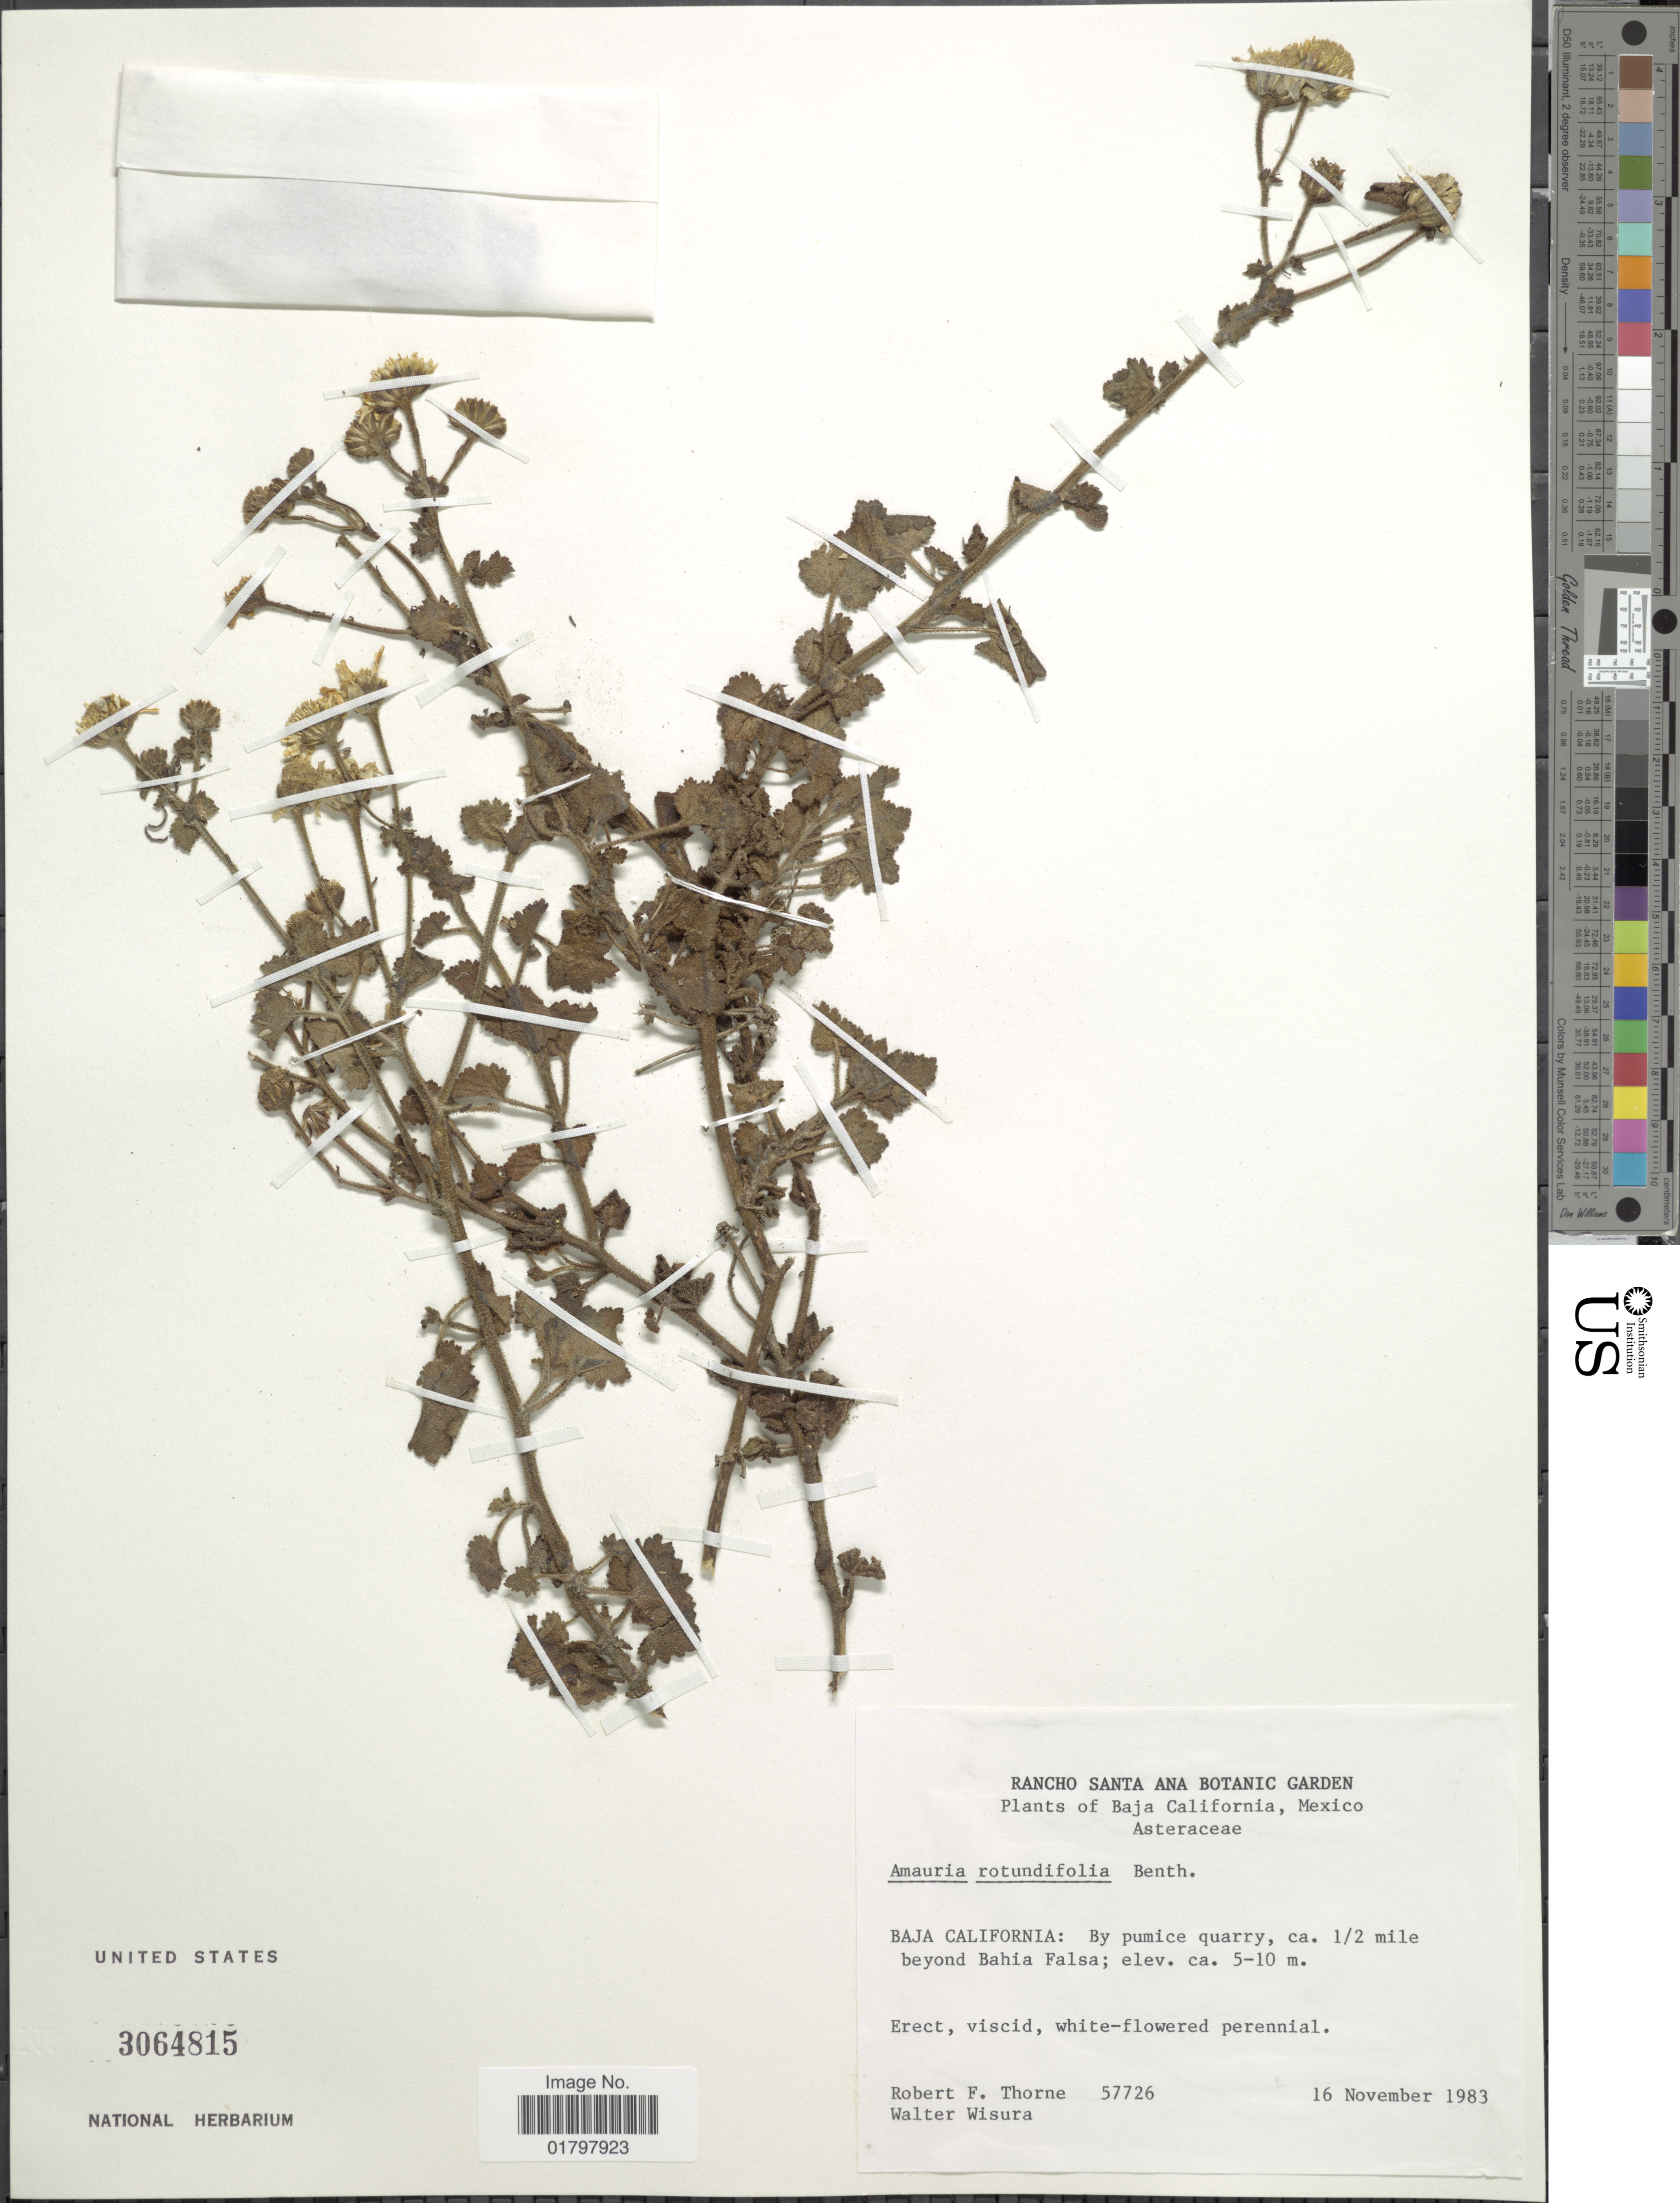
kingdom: Plantae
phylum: Tracheophyta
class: Magnoliopsida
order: Asterales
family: Asteraceae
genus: Amauria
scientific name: Amauria rotundifolia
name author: Benth.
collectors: R. F. Thorne & W. Wisura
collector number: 57726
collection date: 1983-11-16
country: Mexico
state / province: Baja California Sur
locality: Baja California: By pumice quarry, ca. 1/2 mile beyond Bahia Falsa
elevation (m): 5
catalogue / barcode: US 3064815